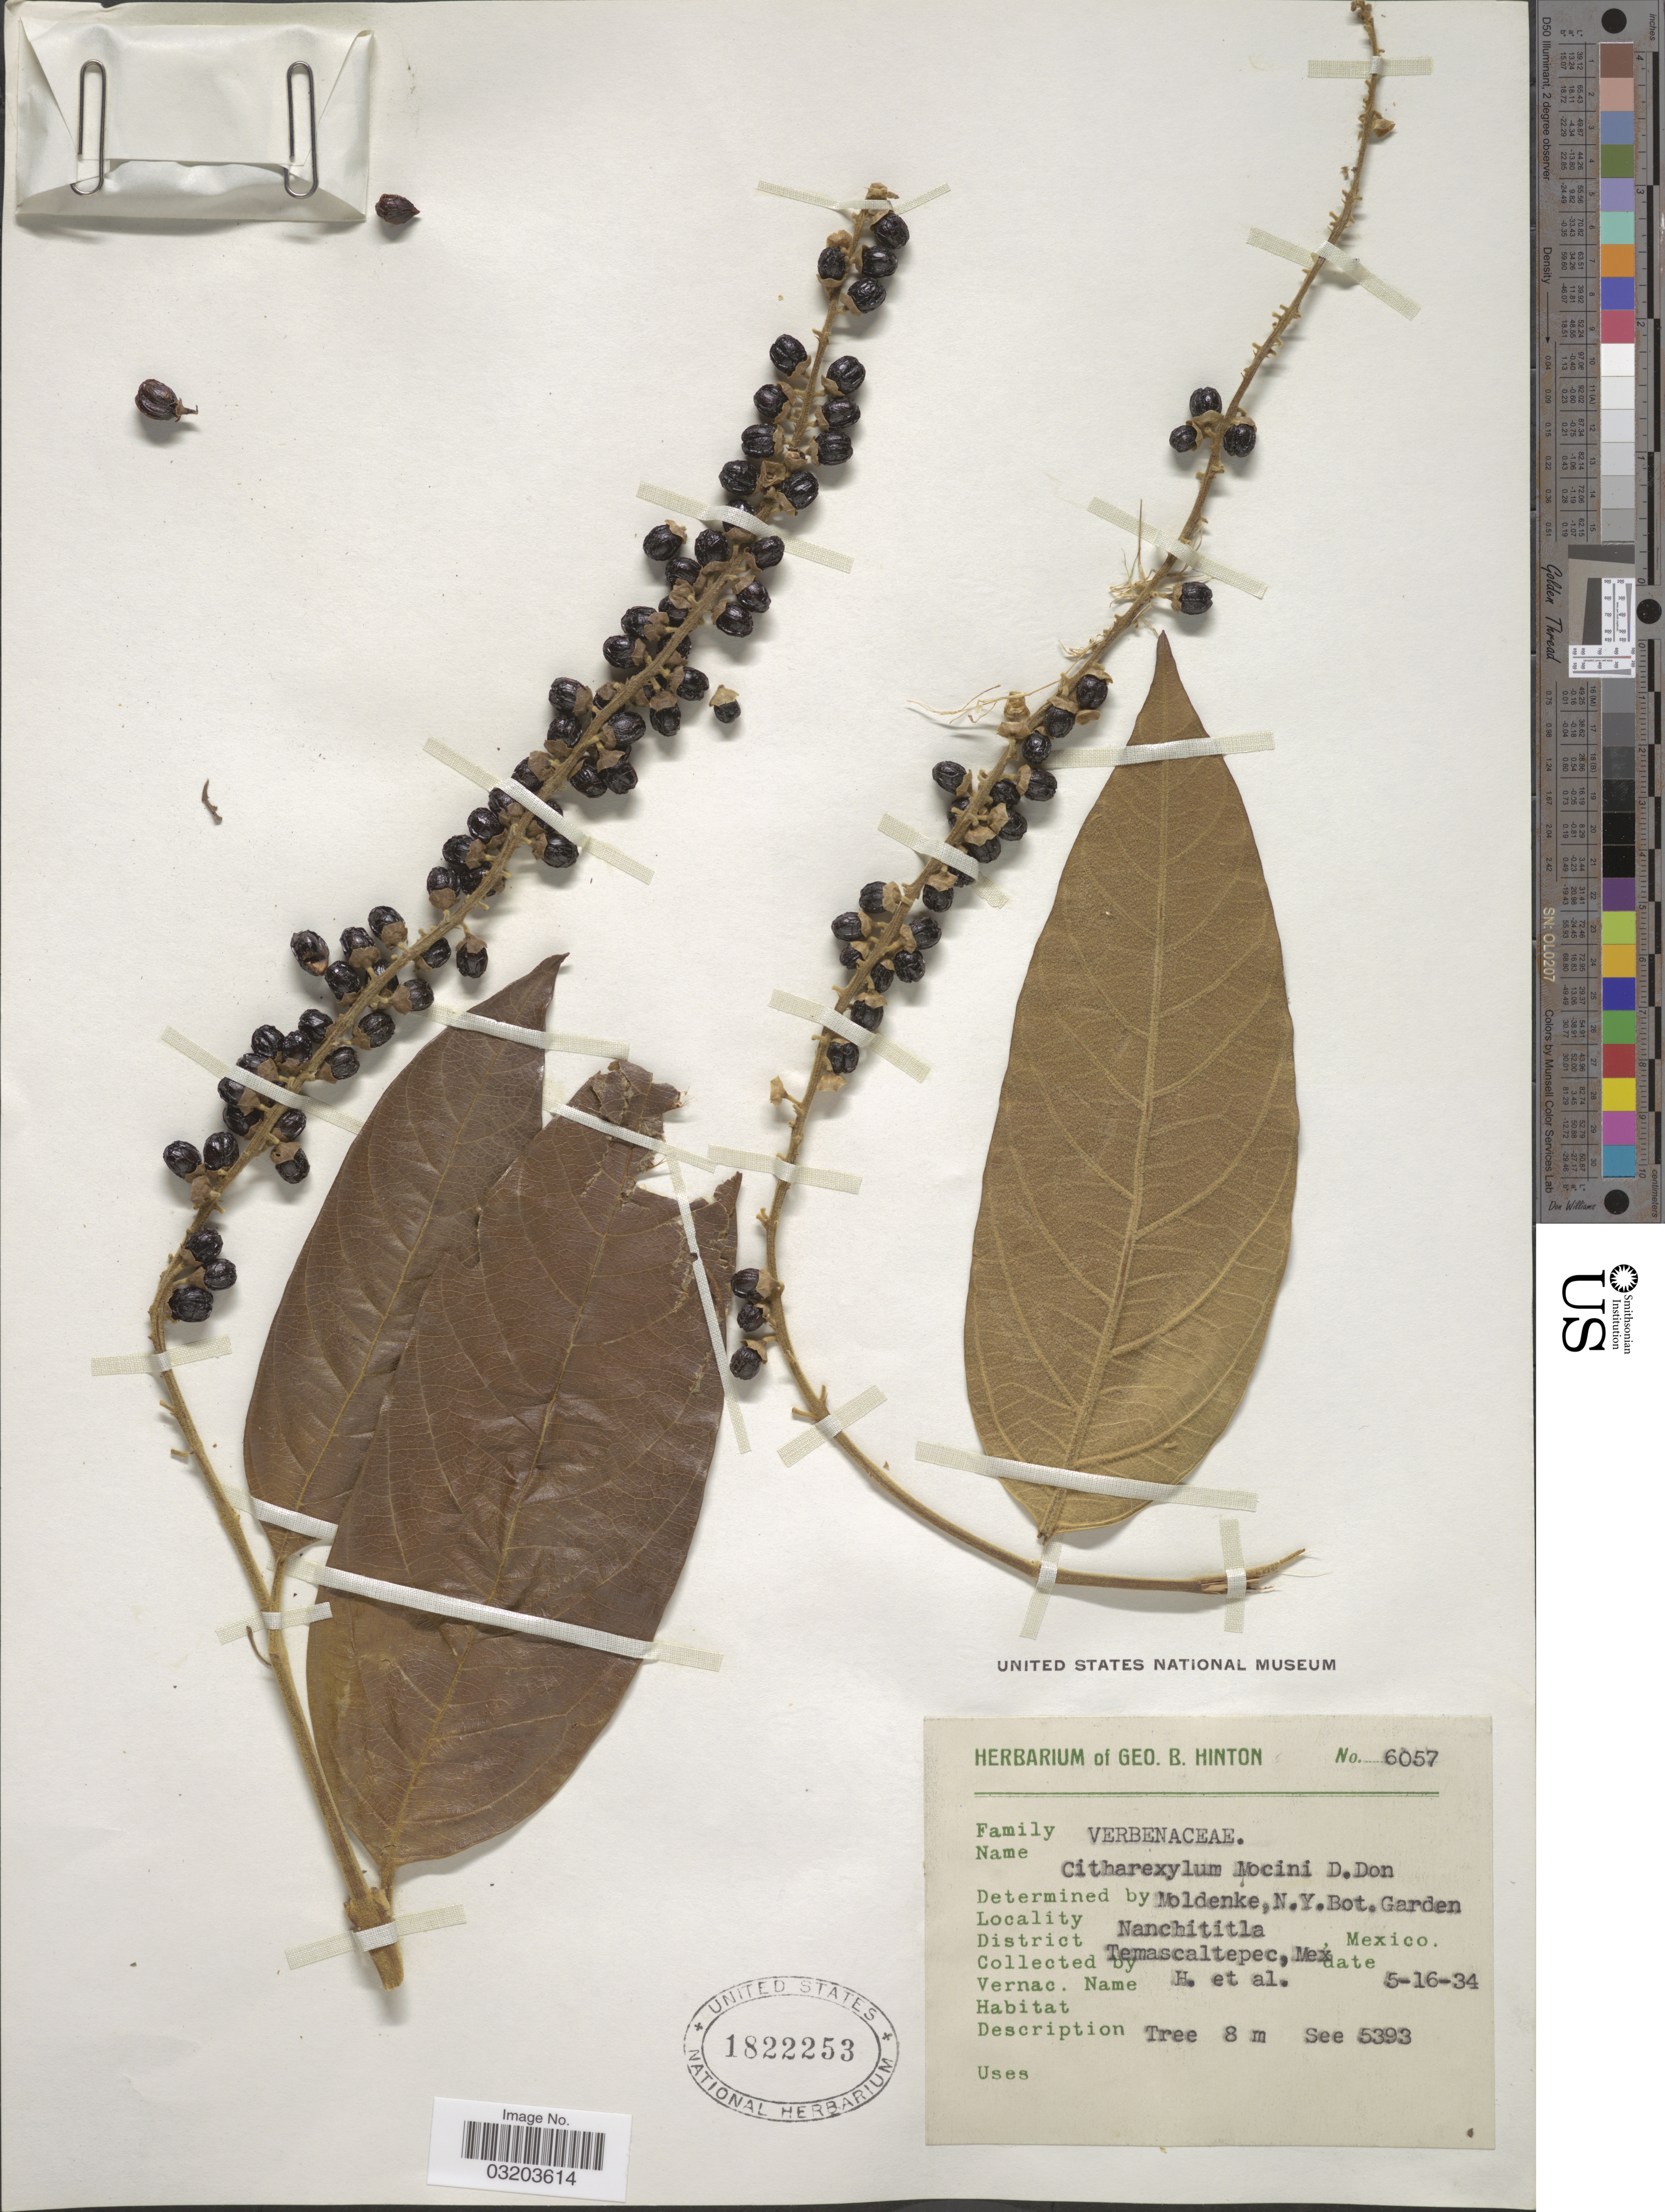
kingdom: Plantae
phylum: Tracheophyta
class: Magnoliopsida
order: Lamiales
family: Verbenaceae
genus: Citharexylum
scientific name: Citharexylum mocinoi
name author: D. Don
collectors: G. B. Hinton & et al.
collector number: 6057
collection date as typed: Transcribed d/m/y: 16/5/34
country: Mexico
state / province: México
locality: Nanchititla. District Temascaltepec, Méx.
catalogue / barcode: US 1822253